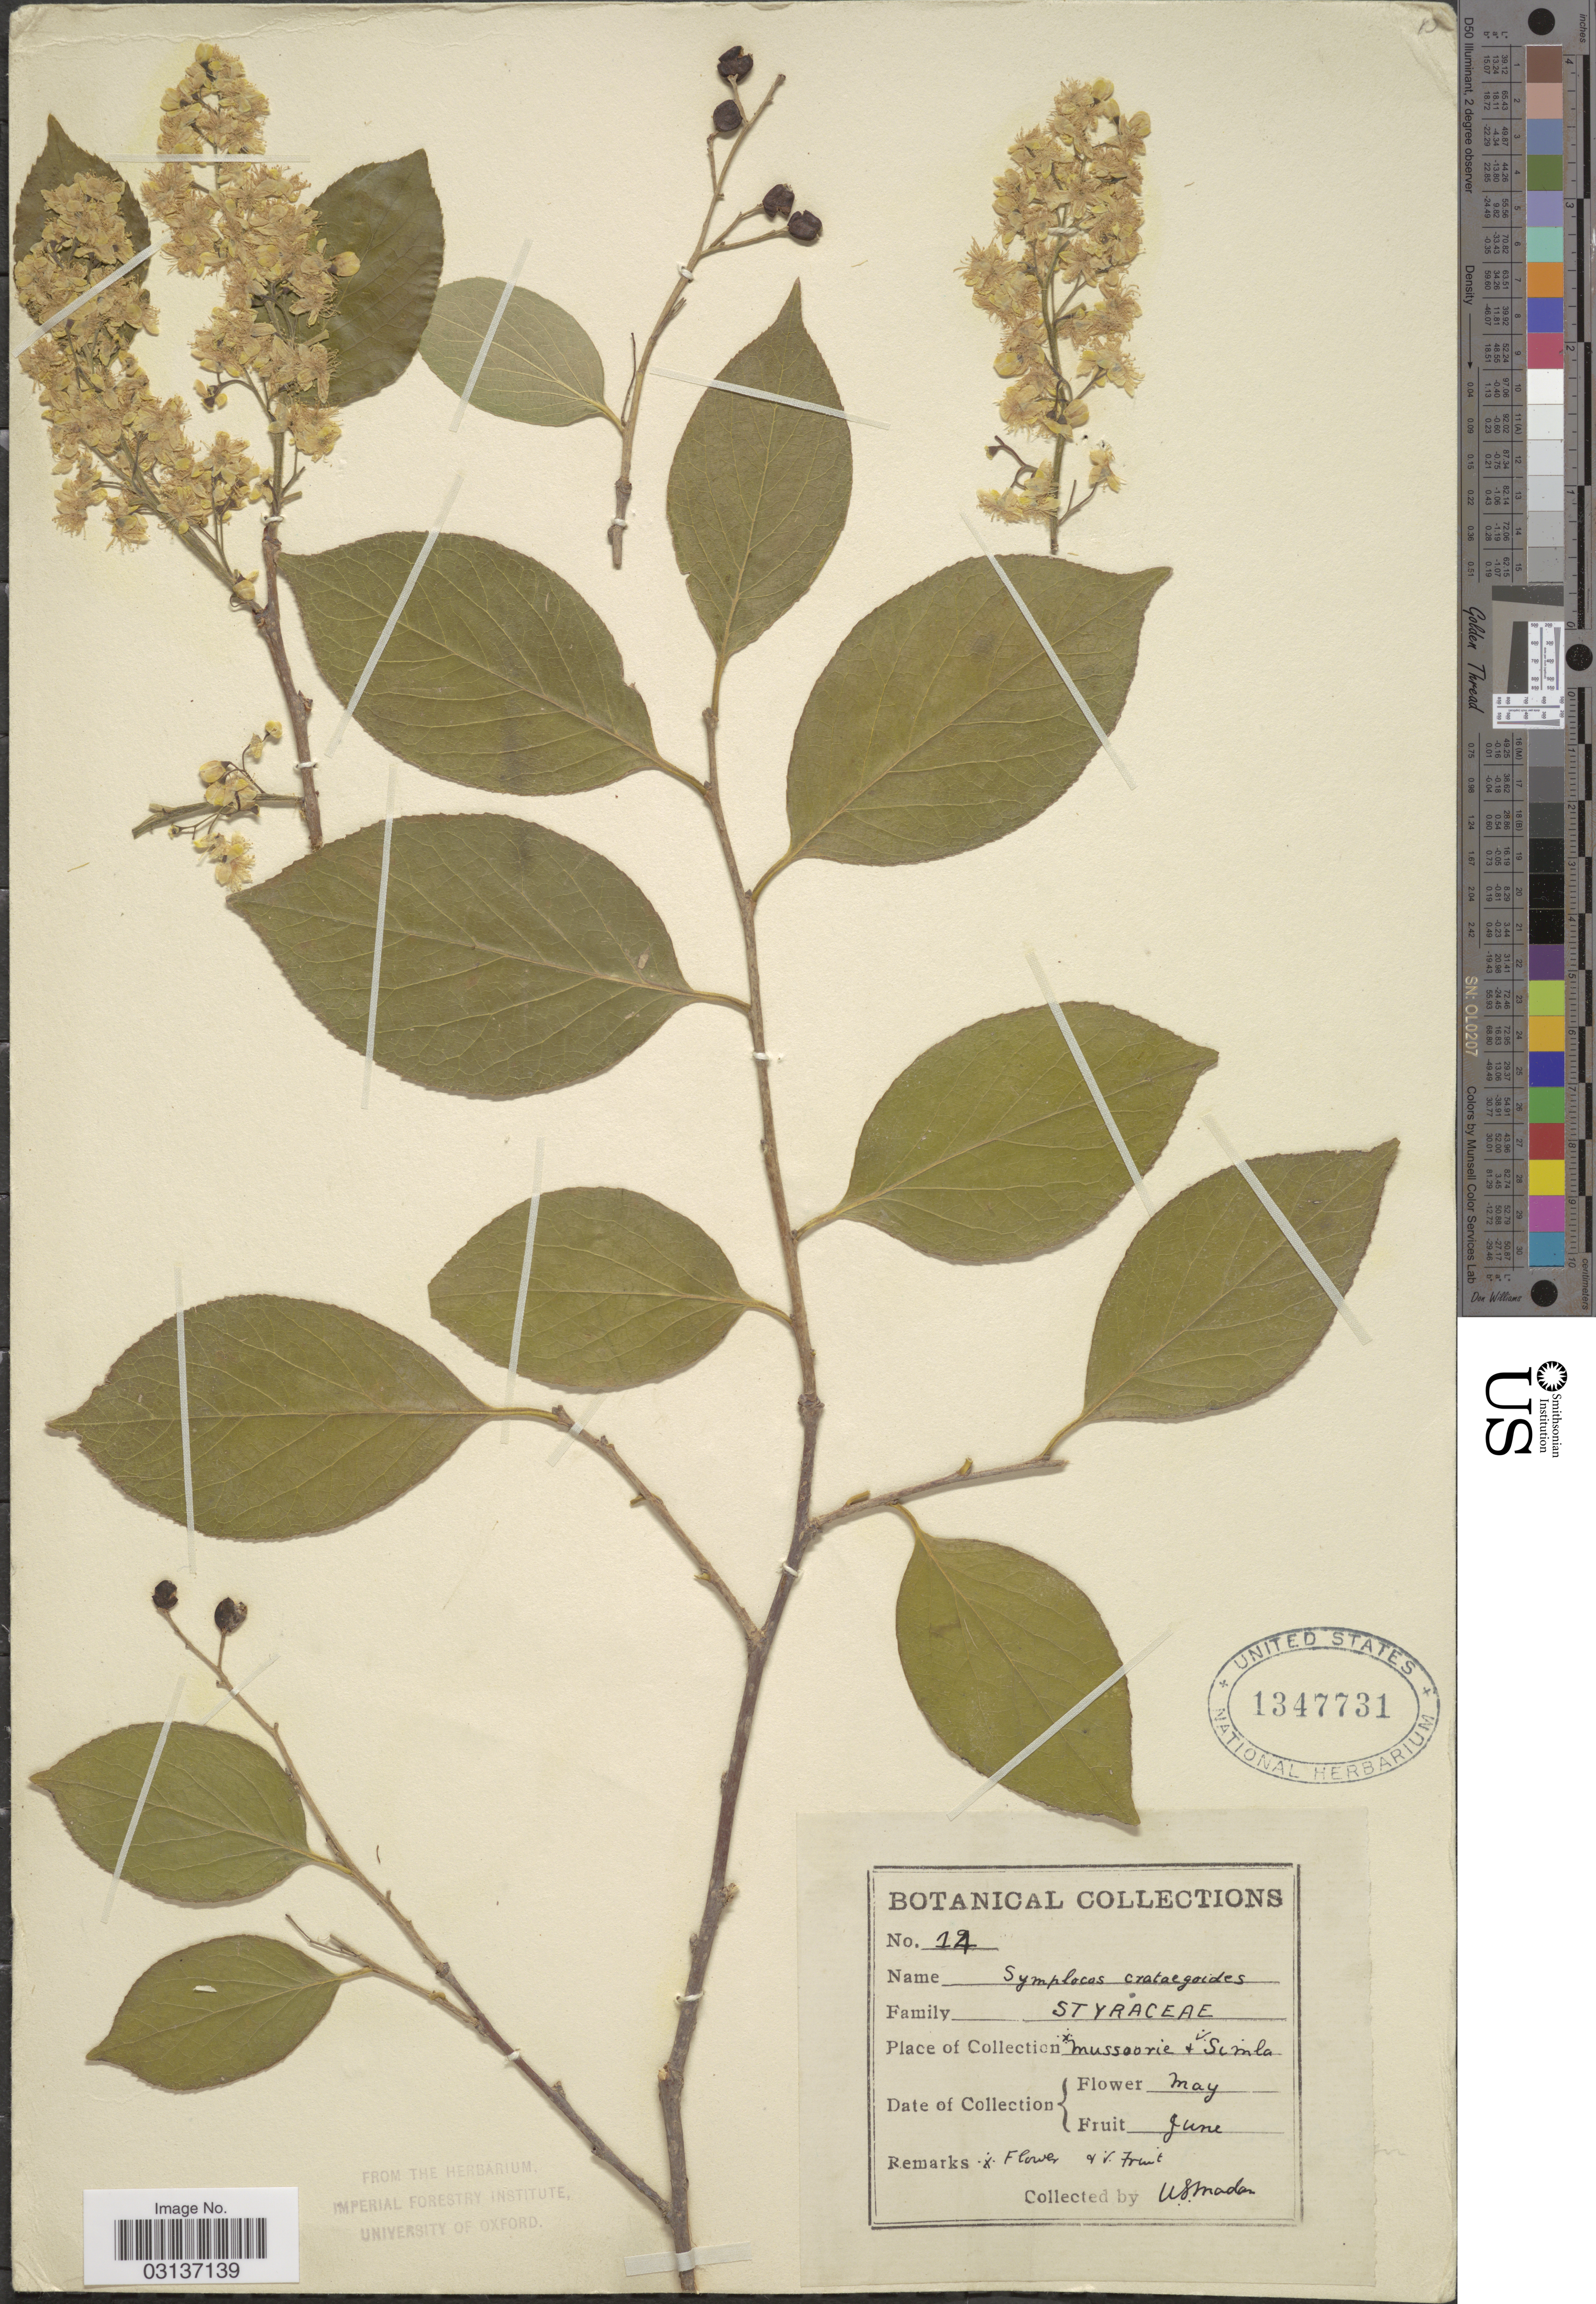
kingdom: Plantae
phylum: Tracheophyta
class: Magnoliopsida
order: Ericales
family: Symplocaceae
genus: Symplocos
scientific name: Symplocos paniculata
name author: Miq.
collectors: U. Madar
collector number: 14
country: India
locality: Mussoorie & Simla.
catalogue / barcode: US 1347731